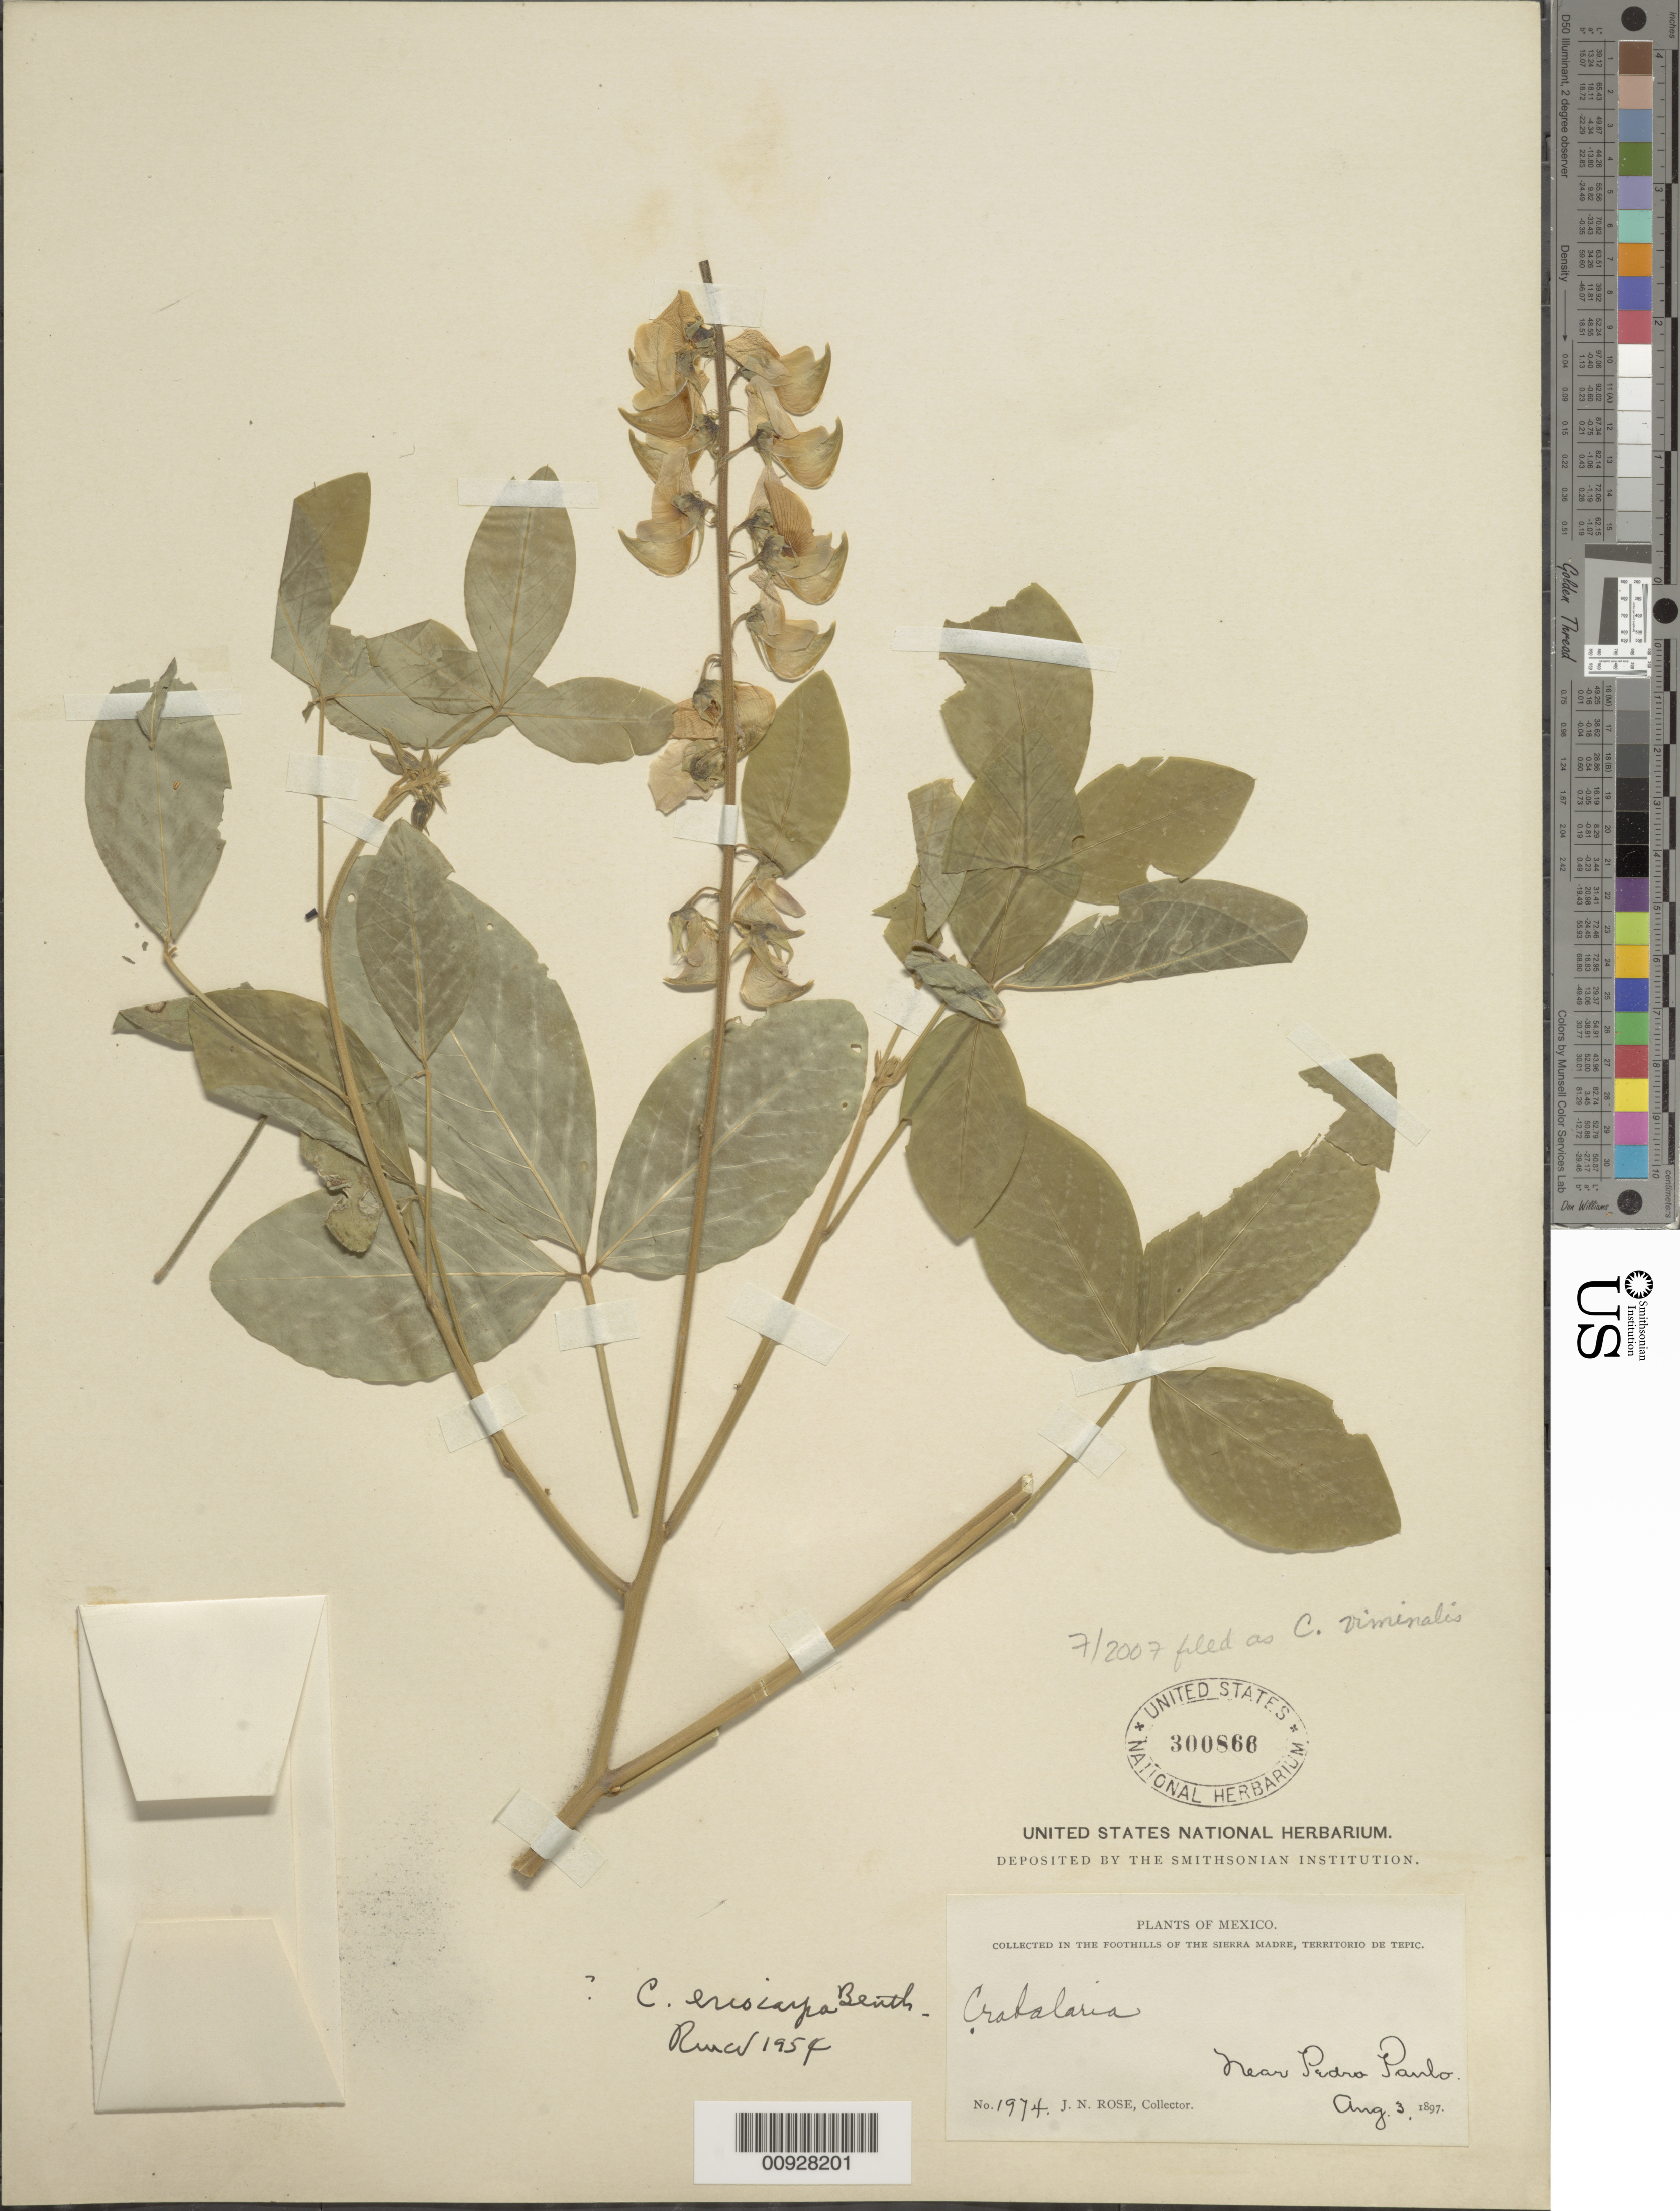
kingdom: Plantae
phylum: Tracheophyta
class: Magnoliopsida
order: Fabales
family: Fabaceae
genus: Crotalaria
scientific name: Crotalaria viminalis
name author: Rose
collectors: J. N. Rose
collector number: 1974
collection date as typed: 03 Aug 1897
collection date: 1897-08-03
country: Mexico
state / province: Nayarit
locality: Near Pedro Paulo in the foothills of the Sierra Madre, Territorio de Tepic.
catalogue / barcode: US 300866